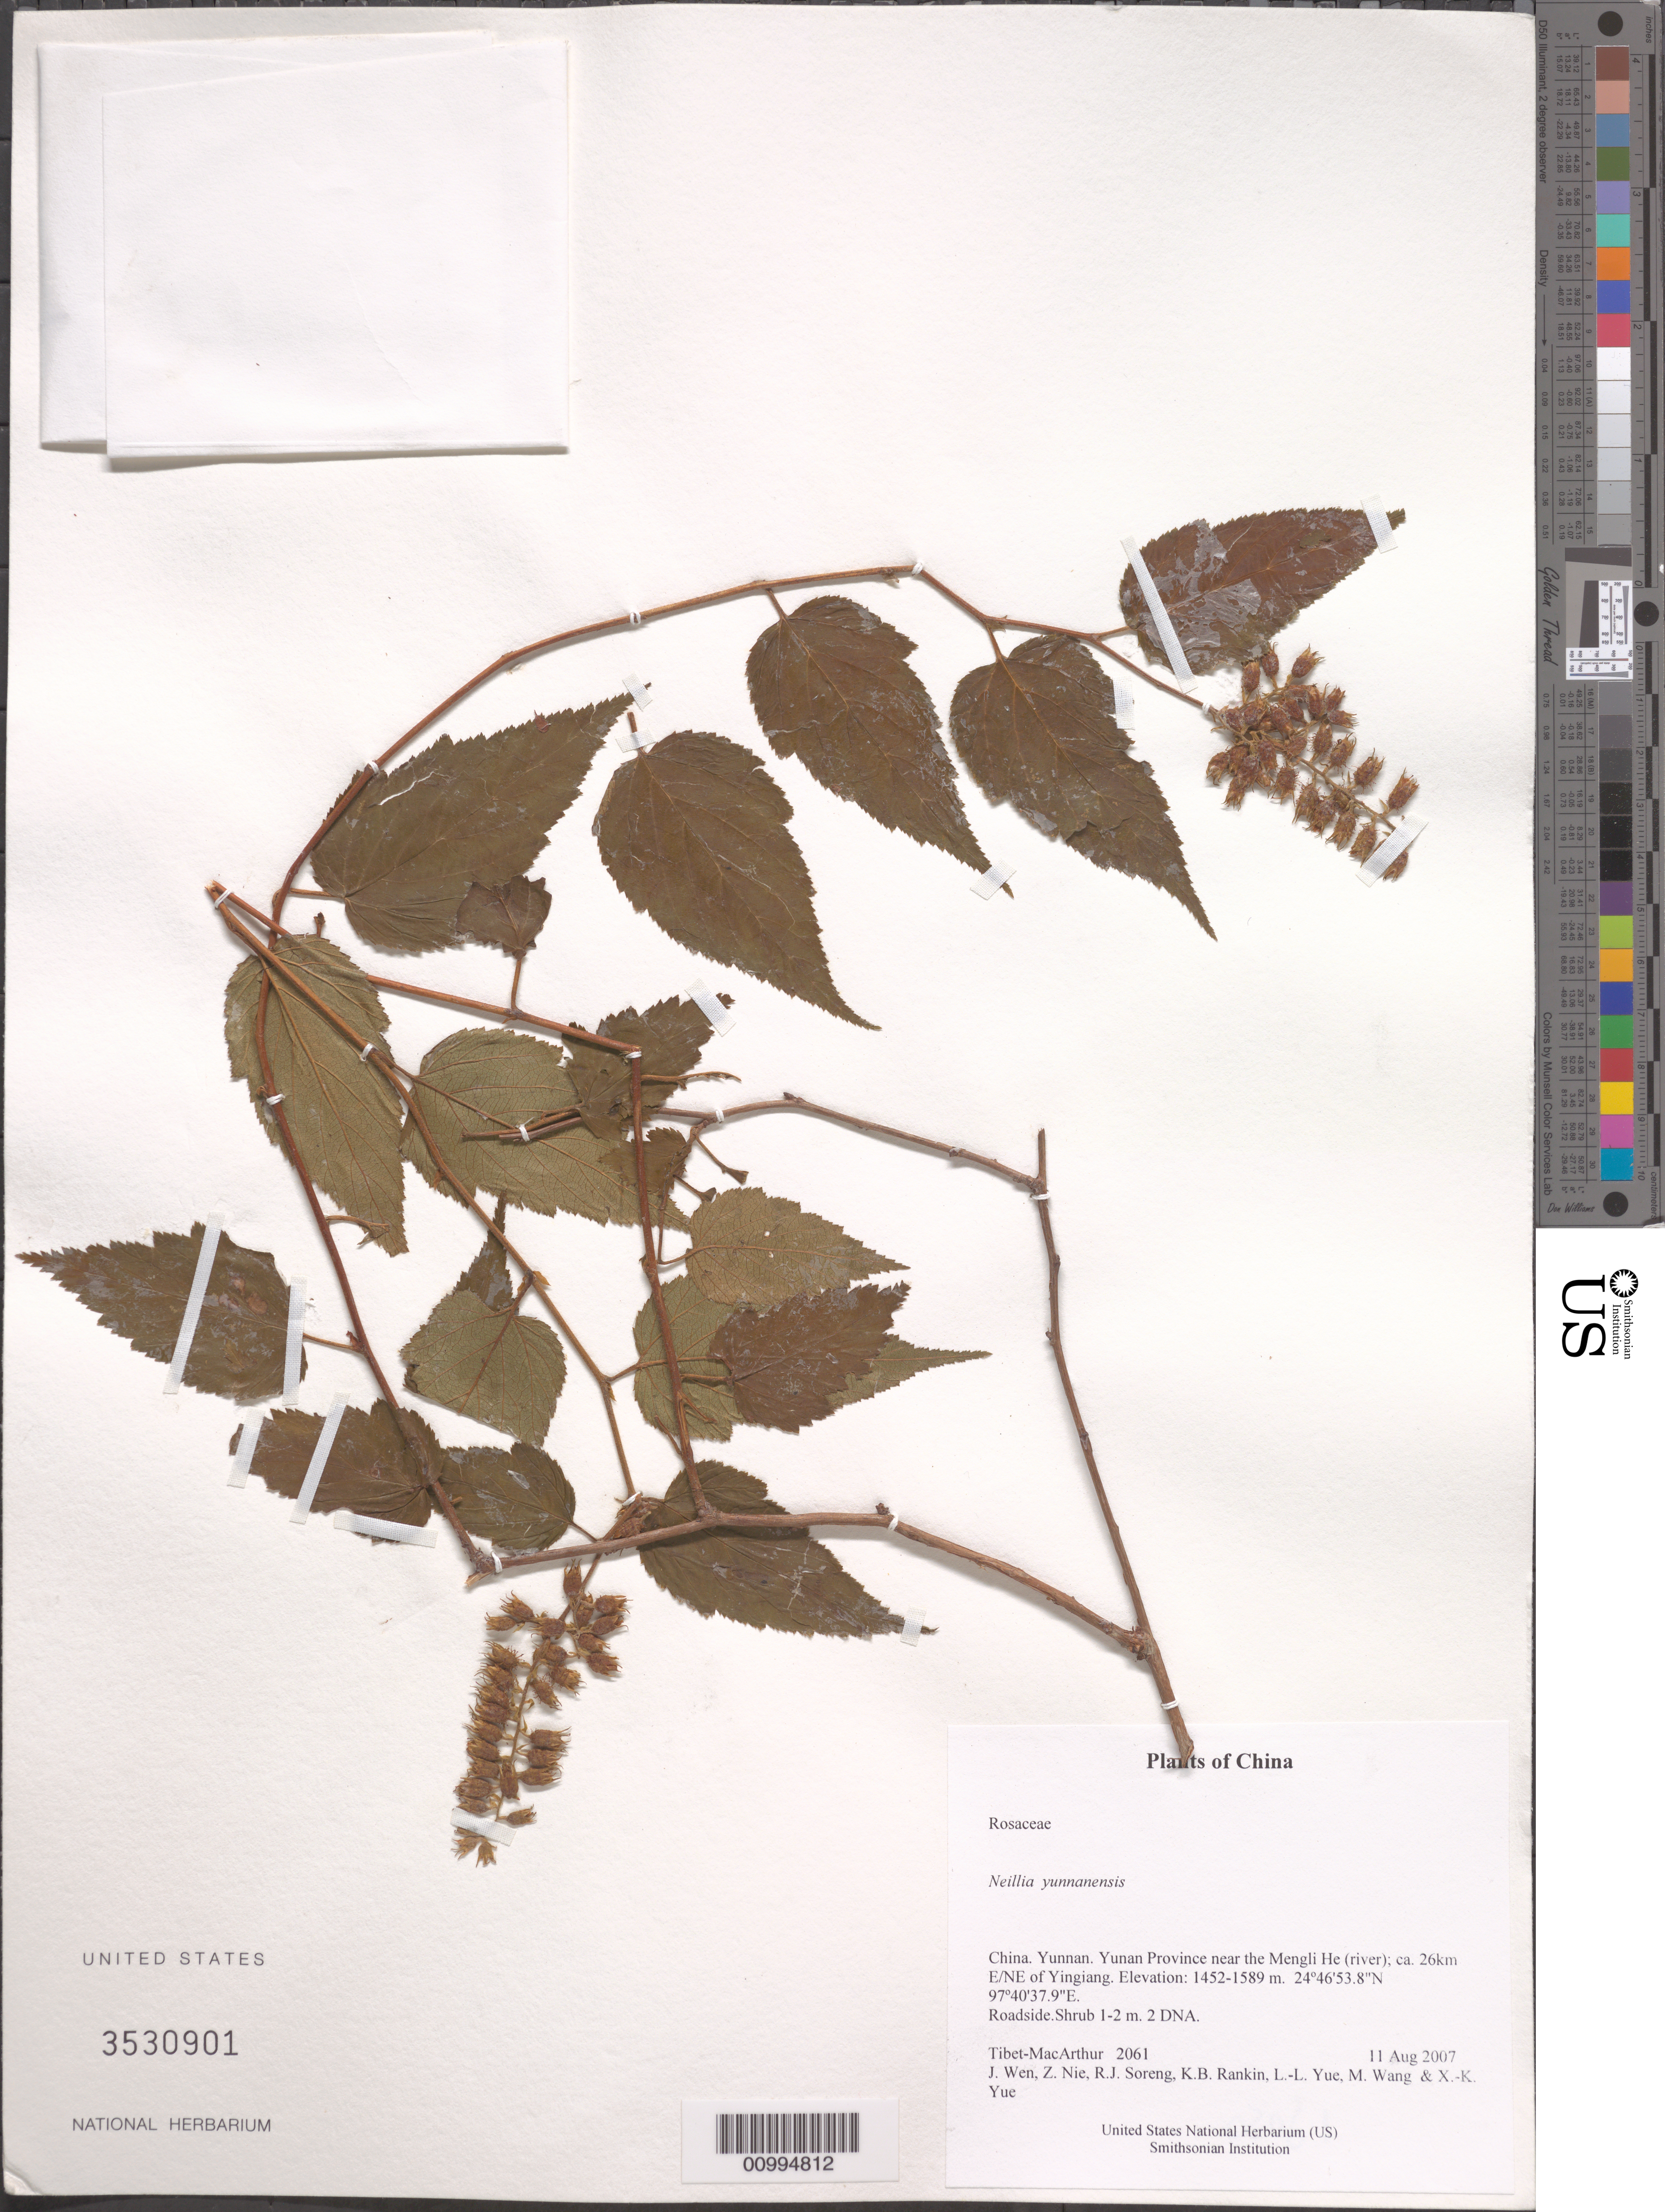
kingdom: Plantae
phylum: Tracheophyta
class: Magnoliopsida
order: Rosales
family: Rosaceae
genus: Neillia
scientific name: Neillia yunnanensis, ined.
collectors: Tibet-MacArthur, J. Wen, Z. Nie, R. J. Soreng, K. Rankin, L. Yue, M. Wang & X. Yue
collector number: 2061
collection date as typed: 11 Aug 2007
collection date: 2007-08-11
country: China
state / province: Yunnan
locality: Yunan Province near the Mengli He (river); ca. 26km E/NE of Yingiang.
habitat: Roadside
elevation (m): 1452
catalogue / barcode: US 3530901